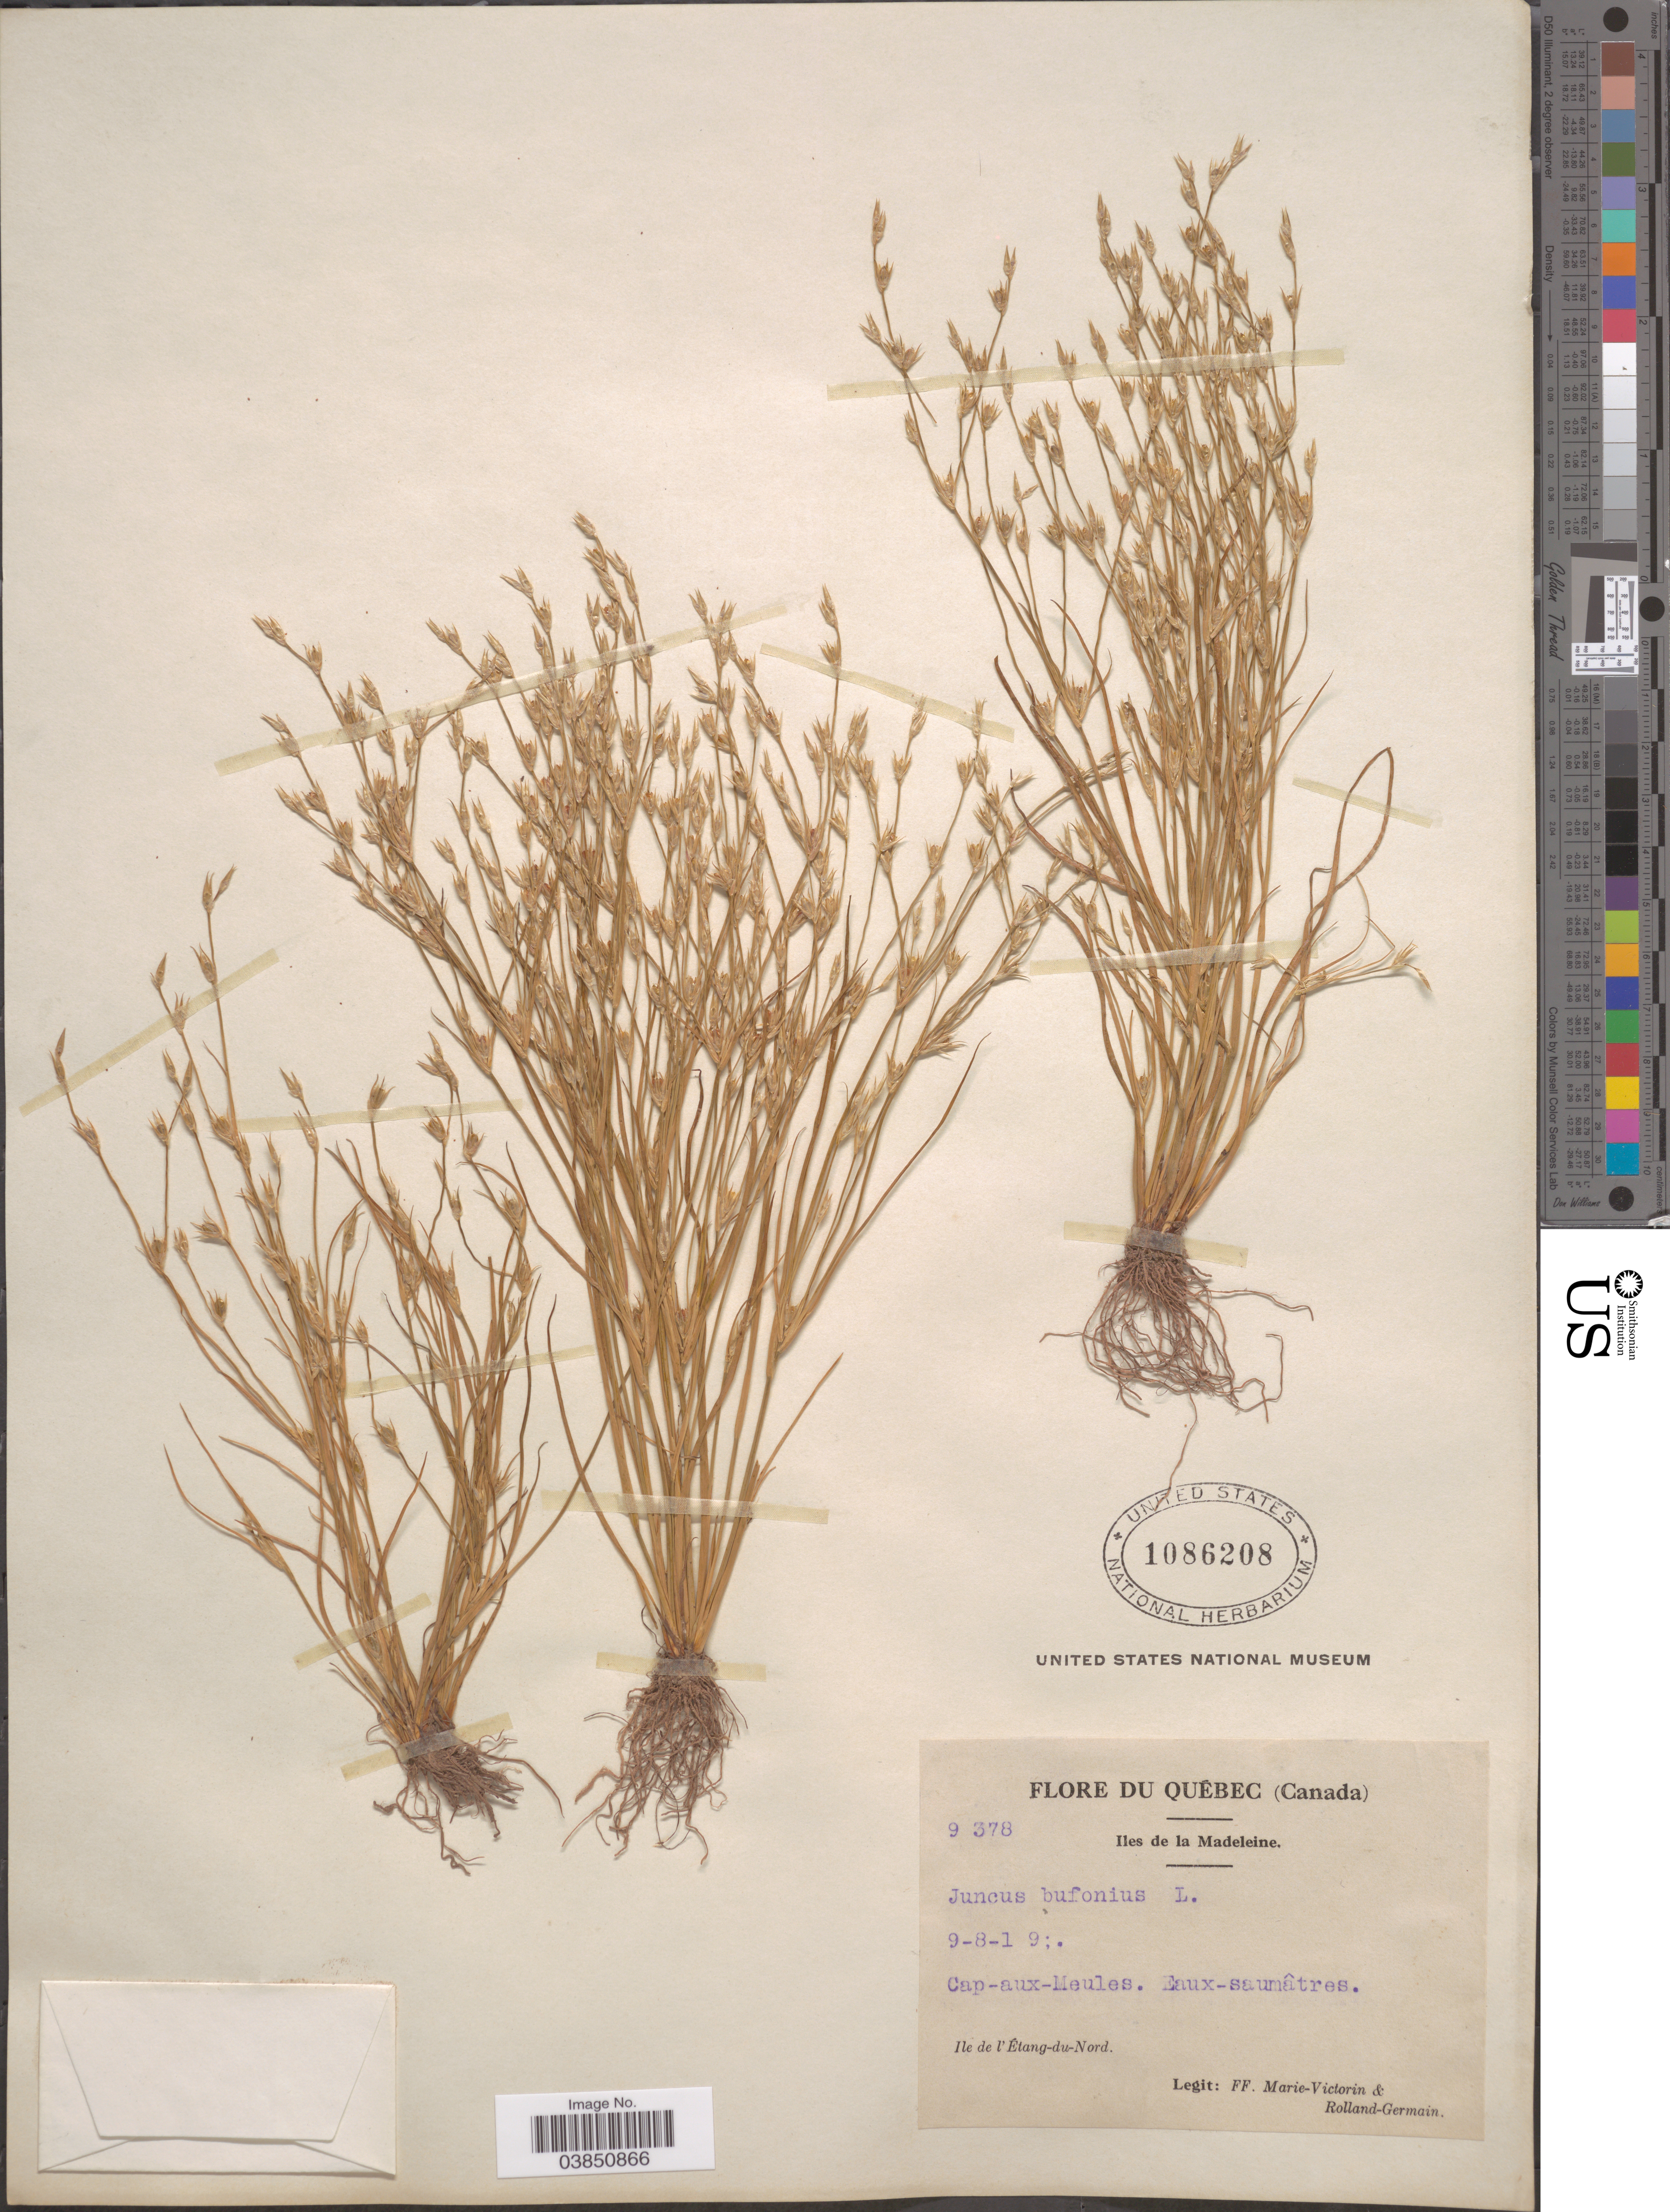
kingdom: Plantae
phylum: Tracheophyta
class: Liliopsida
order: Poales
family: Juncaceae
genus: Juncus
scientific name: Juncus bufonius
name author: L.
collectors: F. Marie-Victorin & Rolland-Germain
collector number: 9378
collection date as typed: Transcribed d/m/y: 9/8/19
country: Canada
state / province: Quebec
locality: Iles de la Madeleine. Cap-aux-Meules. Ile de l'Étang-du-Nord.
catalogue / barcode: US 1086208